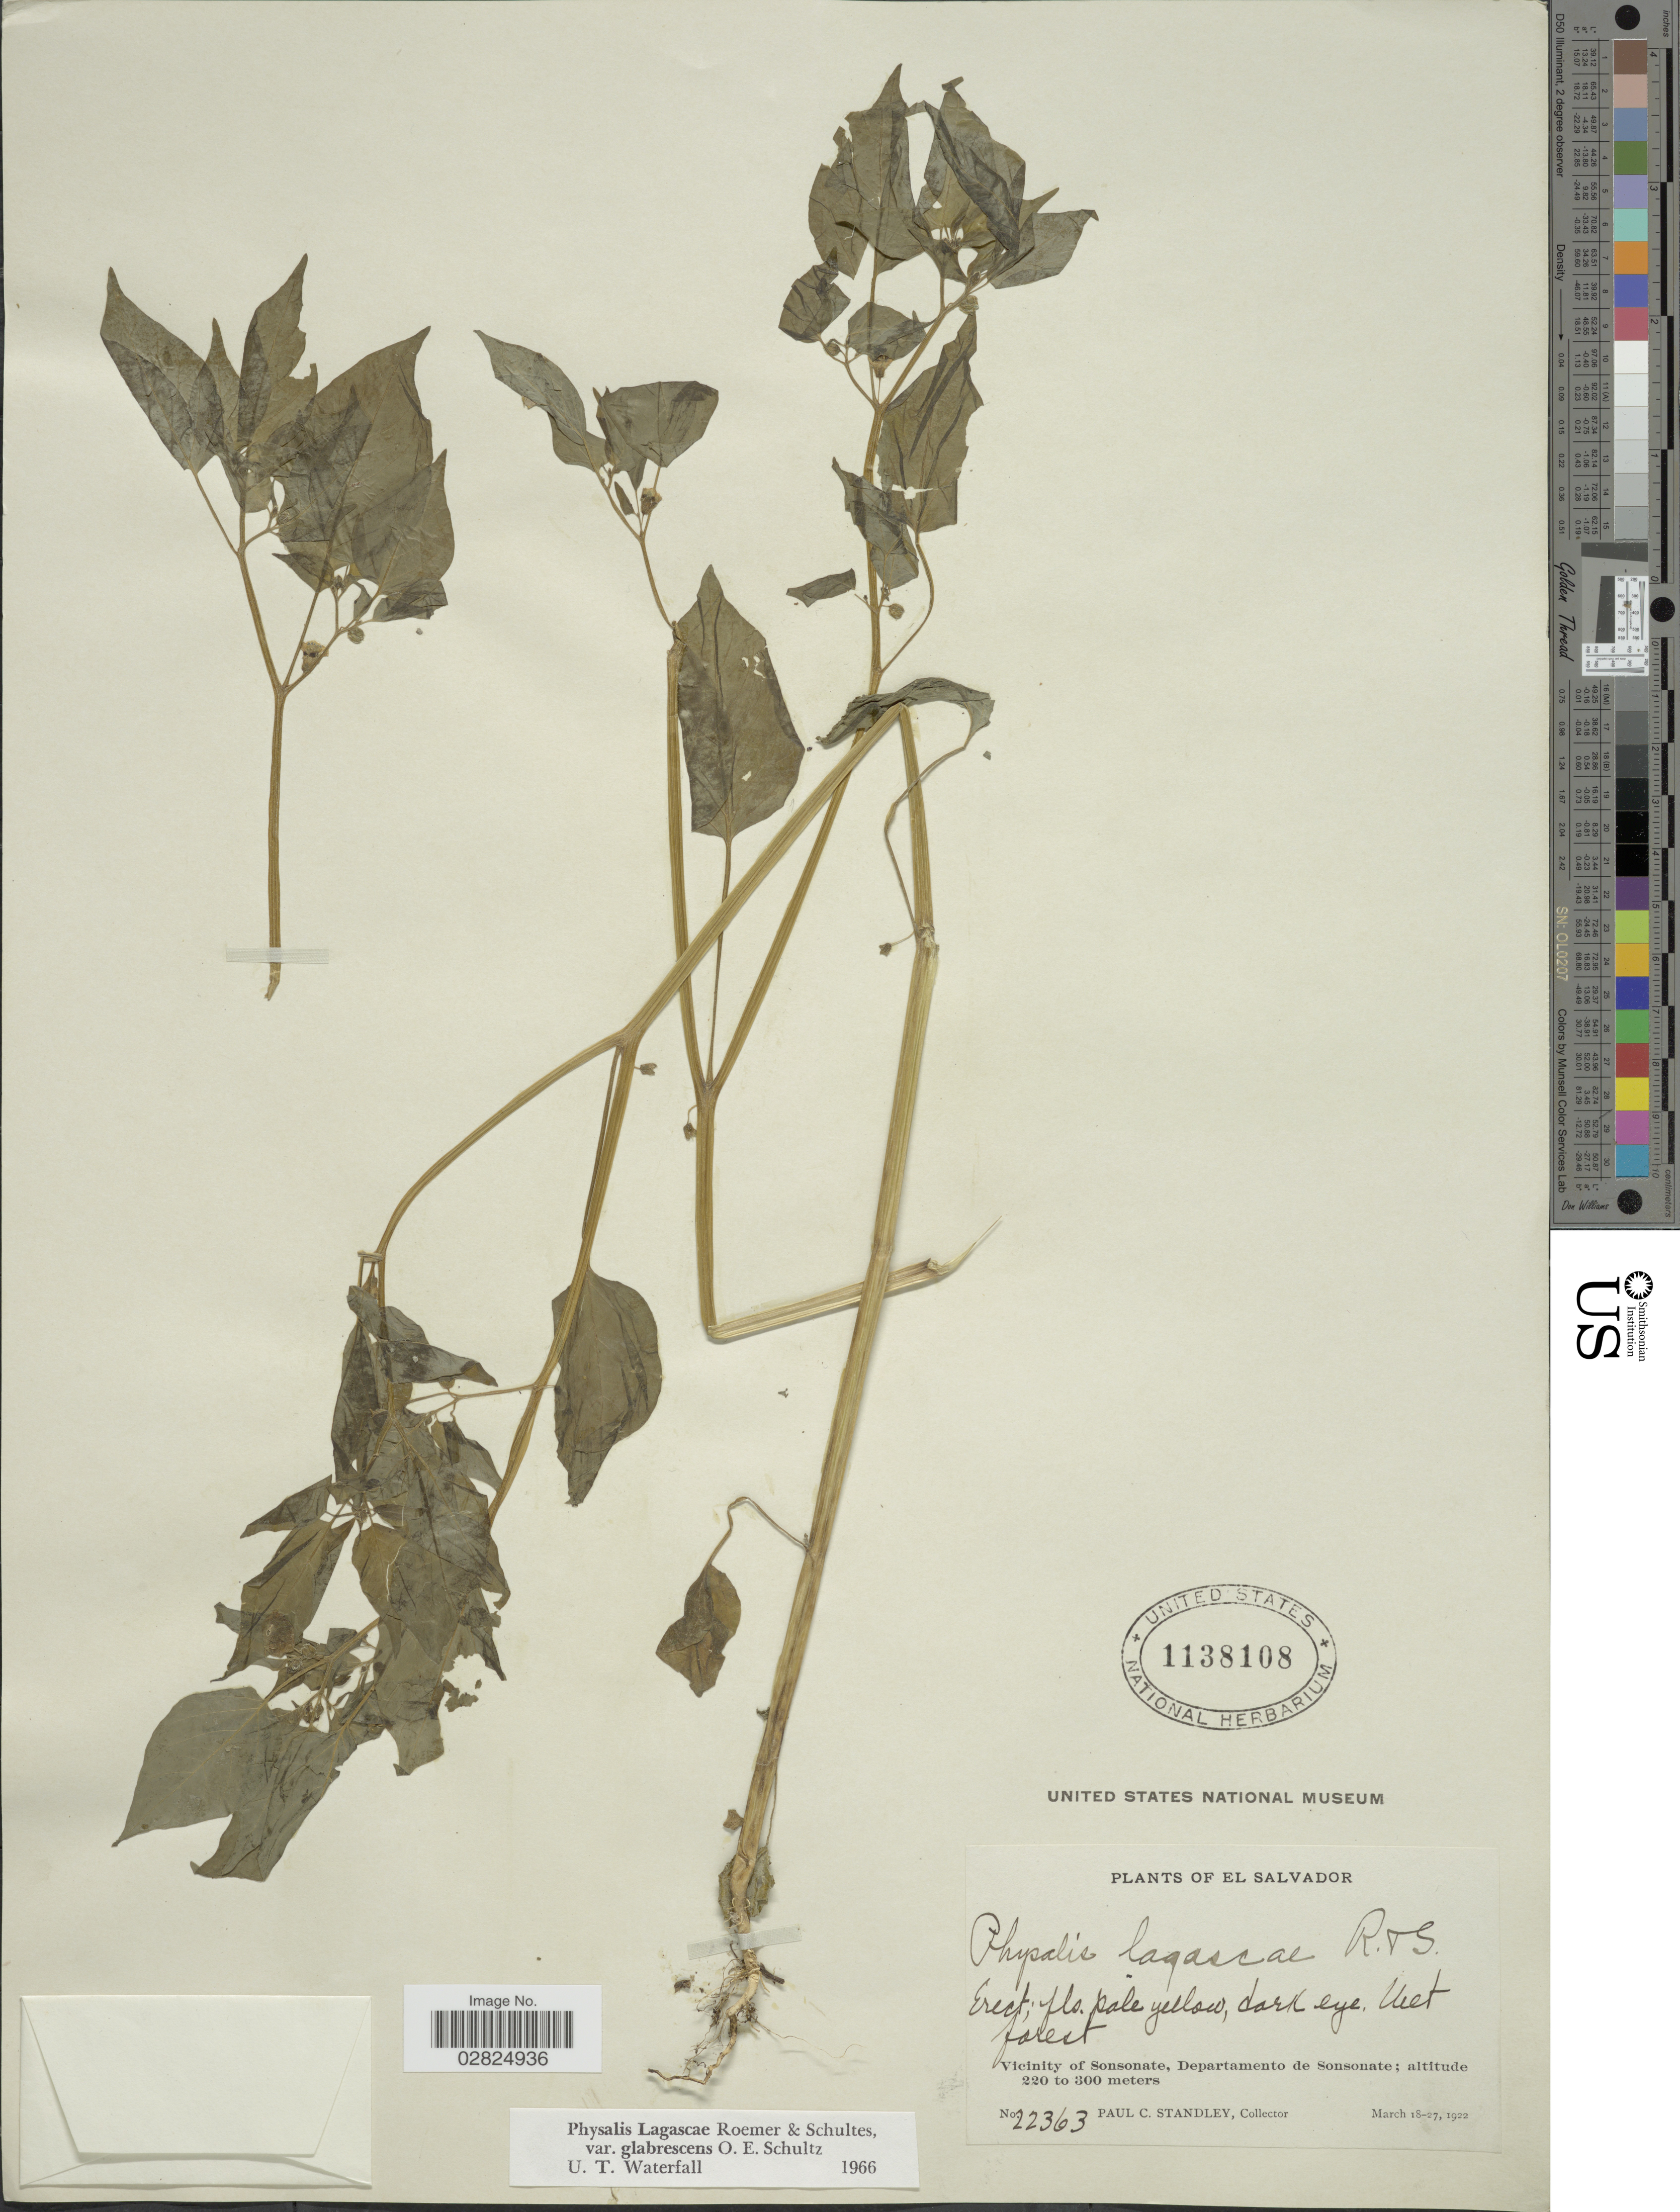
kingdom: Plantae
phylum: Tracheophyta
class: Magnoliopsida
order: Solanales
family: Solanaceae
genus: Physalis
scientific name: Physalis lagascae var. glabrescens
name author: O.E. Schulz in Urb.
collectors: P. C. Standley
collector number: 22363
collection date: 1922-03-18/1922-03-27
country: El Salvador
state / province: Sonsonate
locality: Vicinity of Sonsonate, Departamento de Sonsonate.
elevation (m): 220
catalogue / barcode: US 1138108